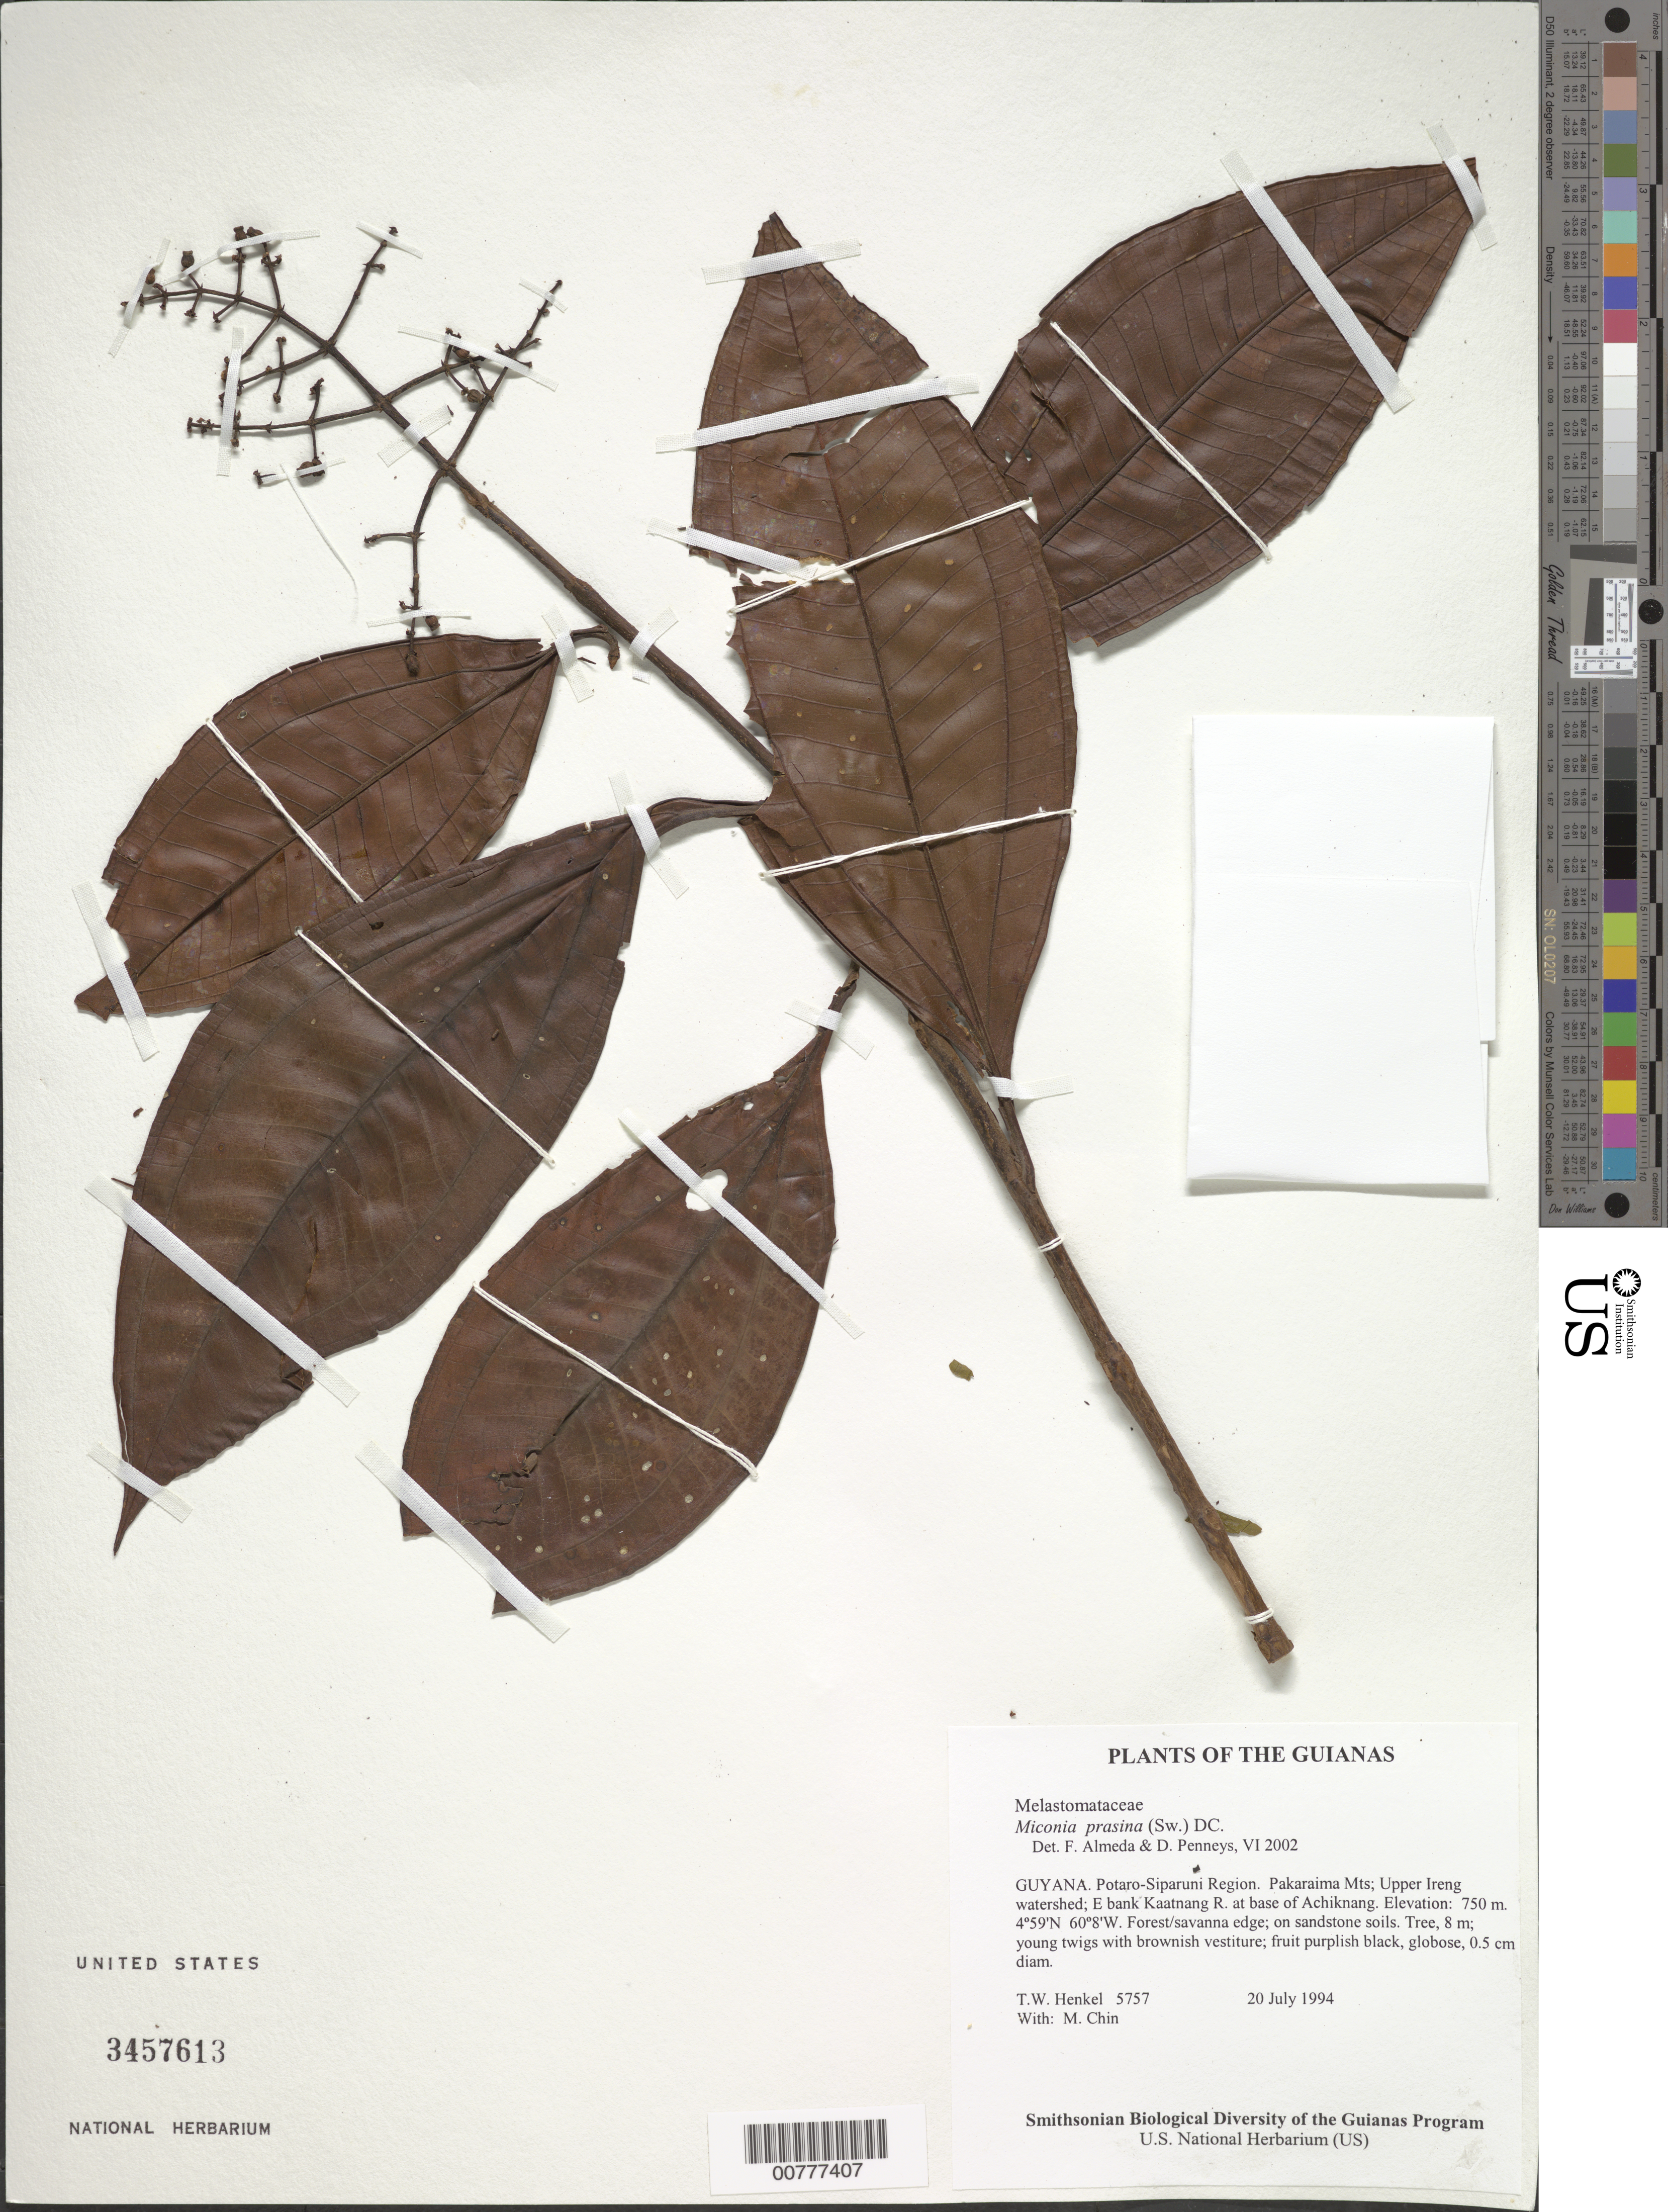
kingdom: Plantae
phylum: Tracheophyta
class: Magnoliopsida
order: Myrtales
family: Melastomataceae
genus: Miconia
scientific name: Miconia prasina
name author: (Sw.) DC.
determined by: Almeda, F.; Penneys, D. S.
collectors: T. Henkel & M. Chin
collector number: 5757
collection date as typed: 20 July 1994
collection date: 1994-07-20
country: Guyana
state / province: Potaro-Siparuni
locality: Pakaraima Mts; Upper Ireng watershed; E bank Kaatnang R. at base of Achiknang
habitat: Forest/savanna edge; on sandstone soils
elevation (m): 750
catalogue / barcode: US 3457613